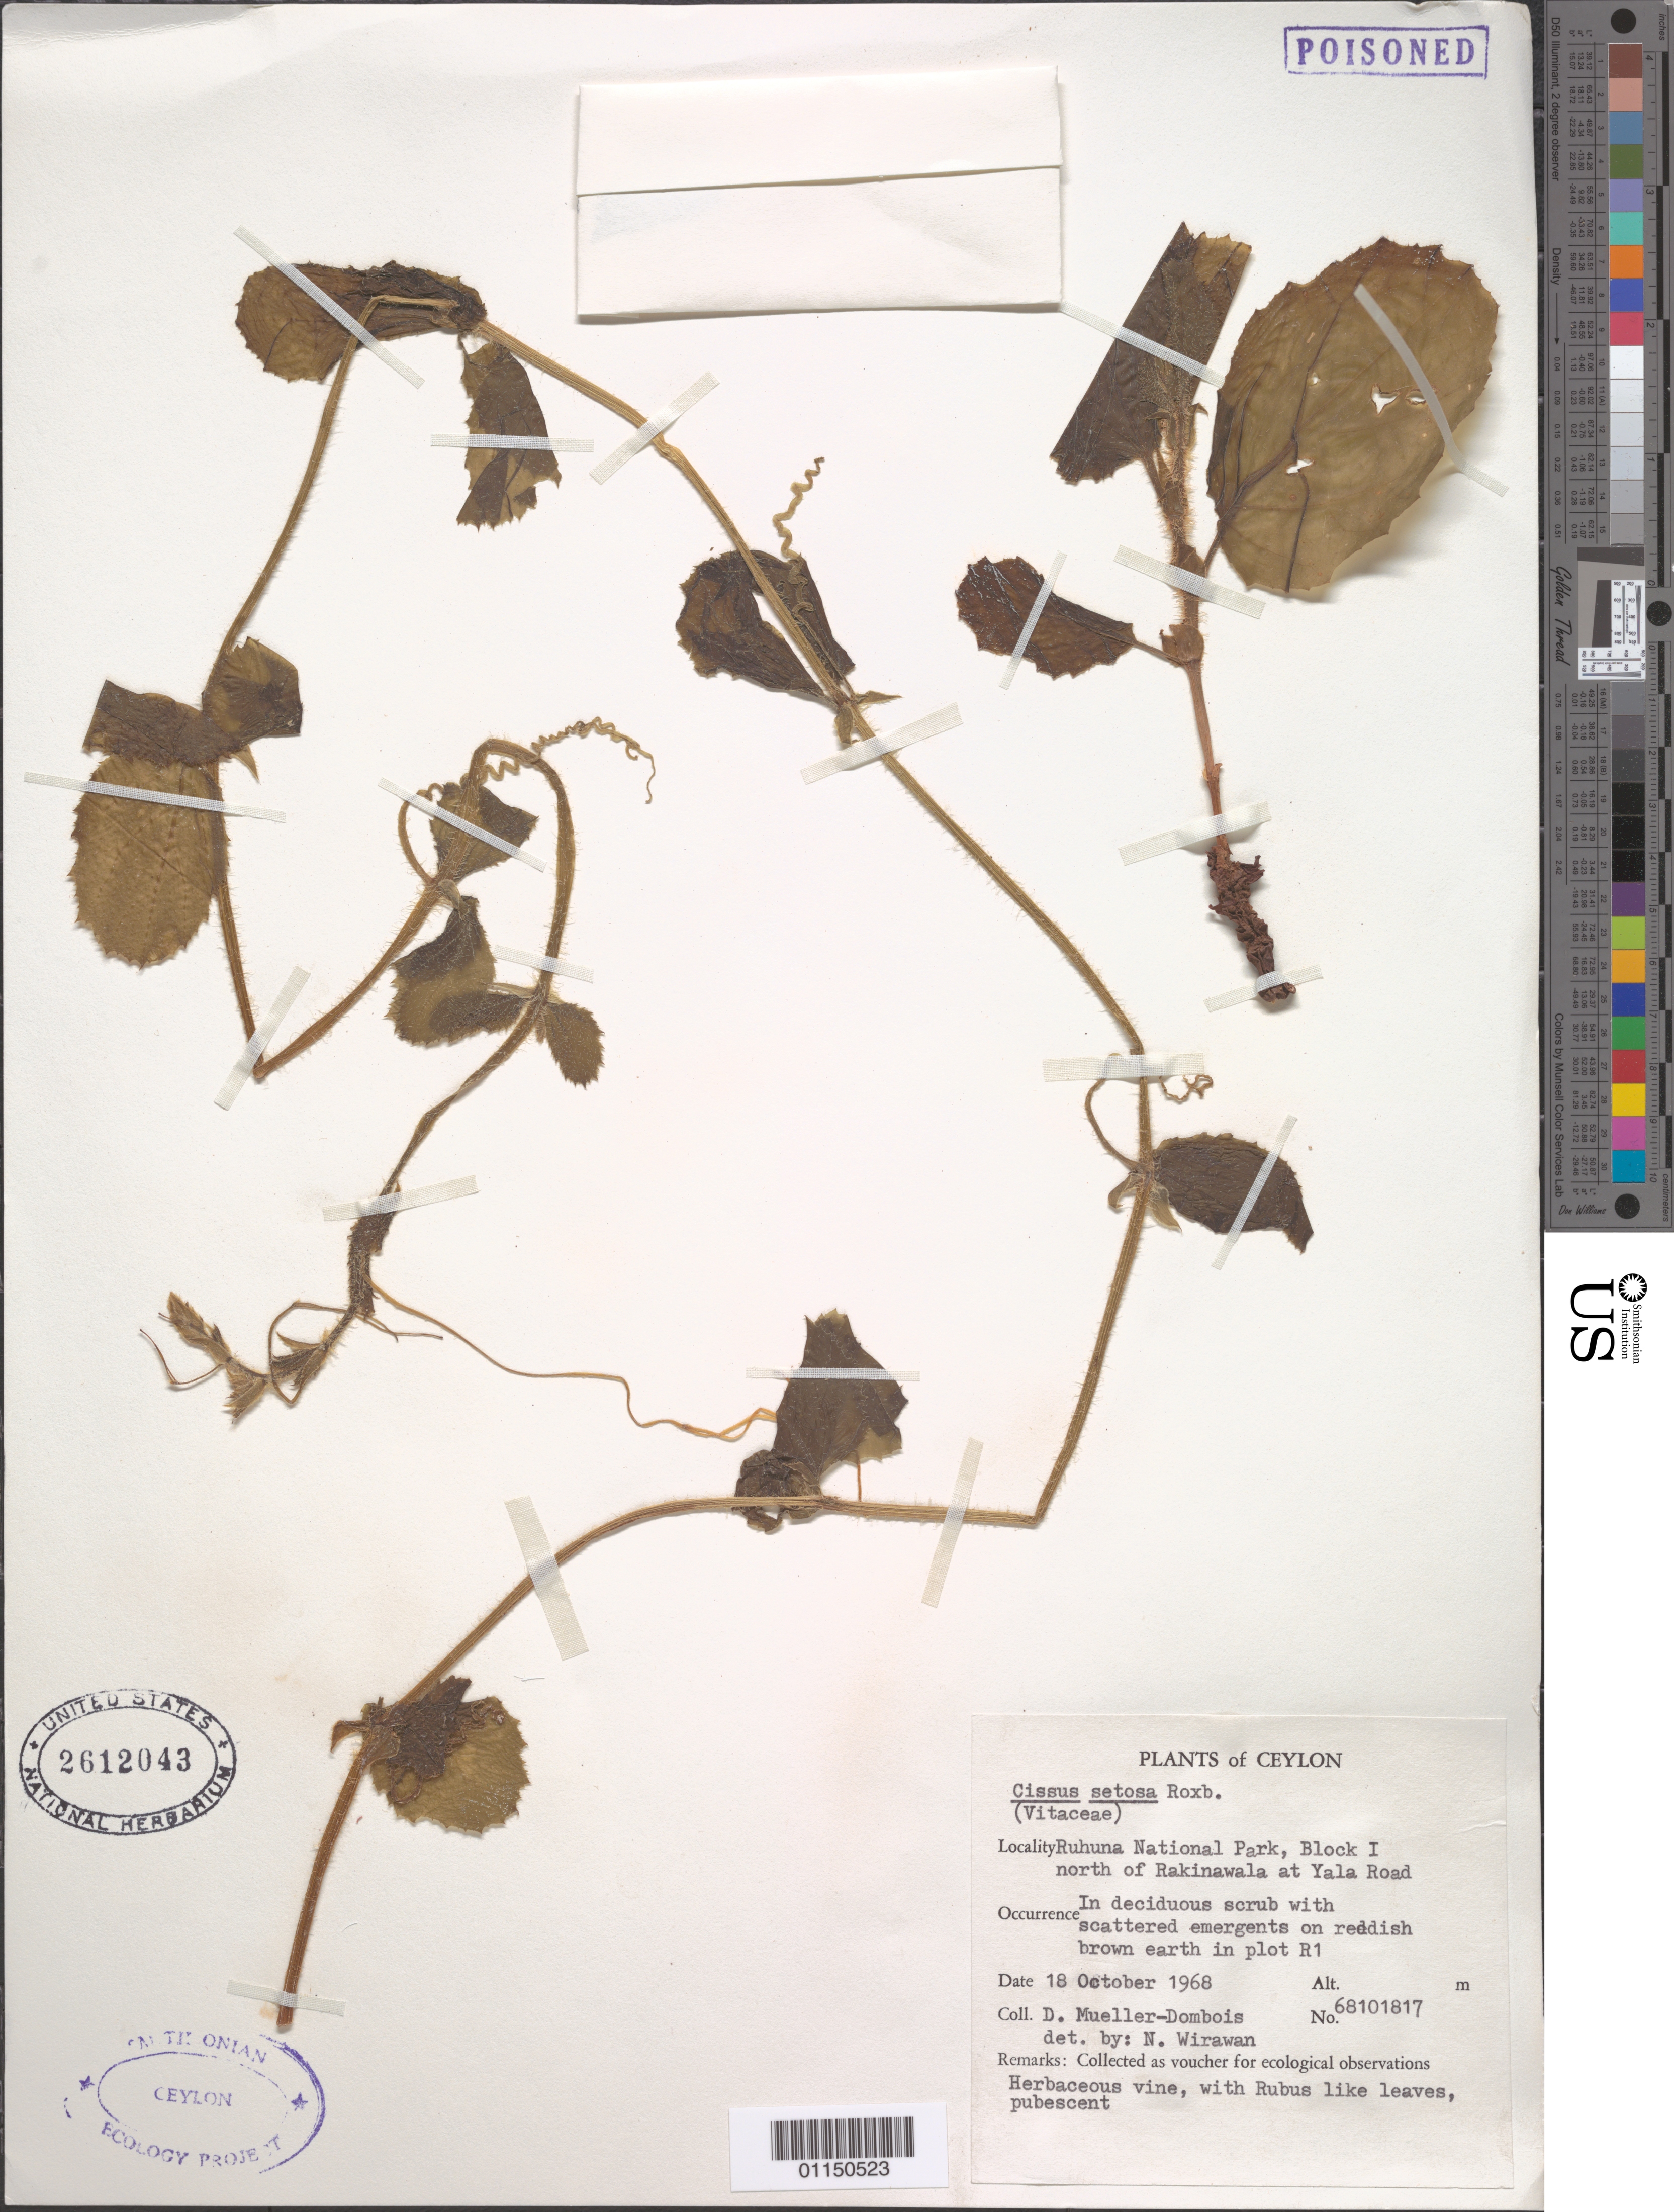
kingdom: Plantae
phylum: Tracheophyta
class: Magnoliopsida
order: Vitales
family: Vitaceae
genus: Cyphostemma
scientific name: Cyphostemma setosum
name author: (Roxb.) Alston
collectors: D. Mueller-Dombois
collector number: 68101817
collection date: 1968-10-18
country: Sri Lanka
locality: Ruhuna National Park, Block 1; N of Rakinawala at Yala Road. In Plot R1.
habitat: In deciduous scrub with scattered emergents on reddish brown earth. Herbaceous vine.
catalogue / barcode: US 2612043